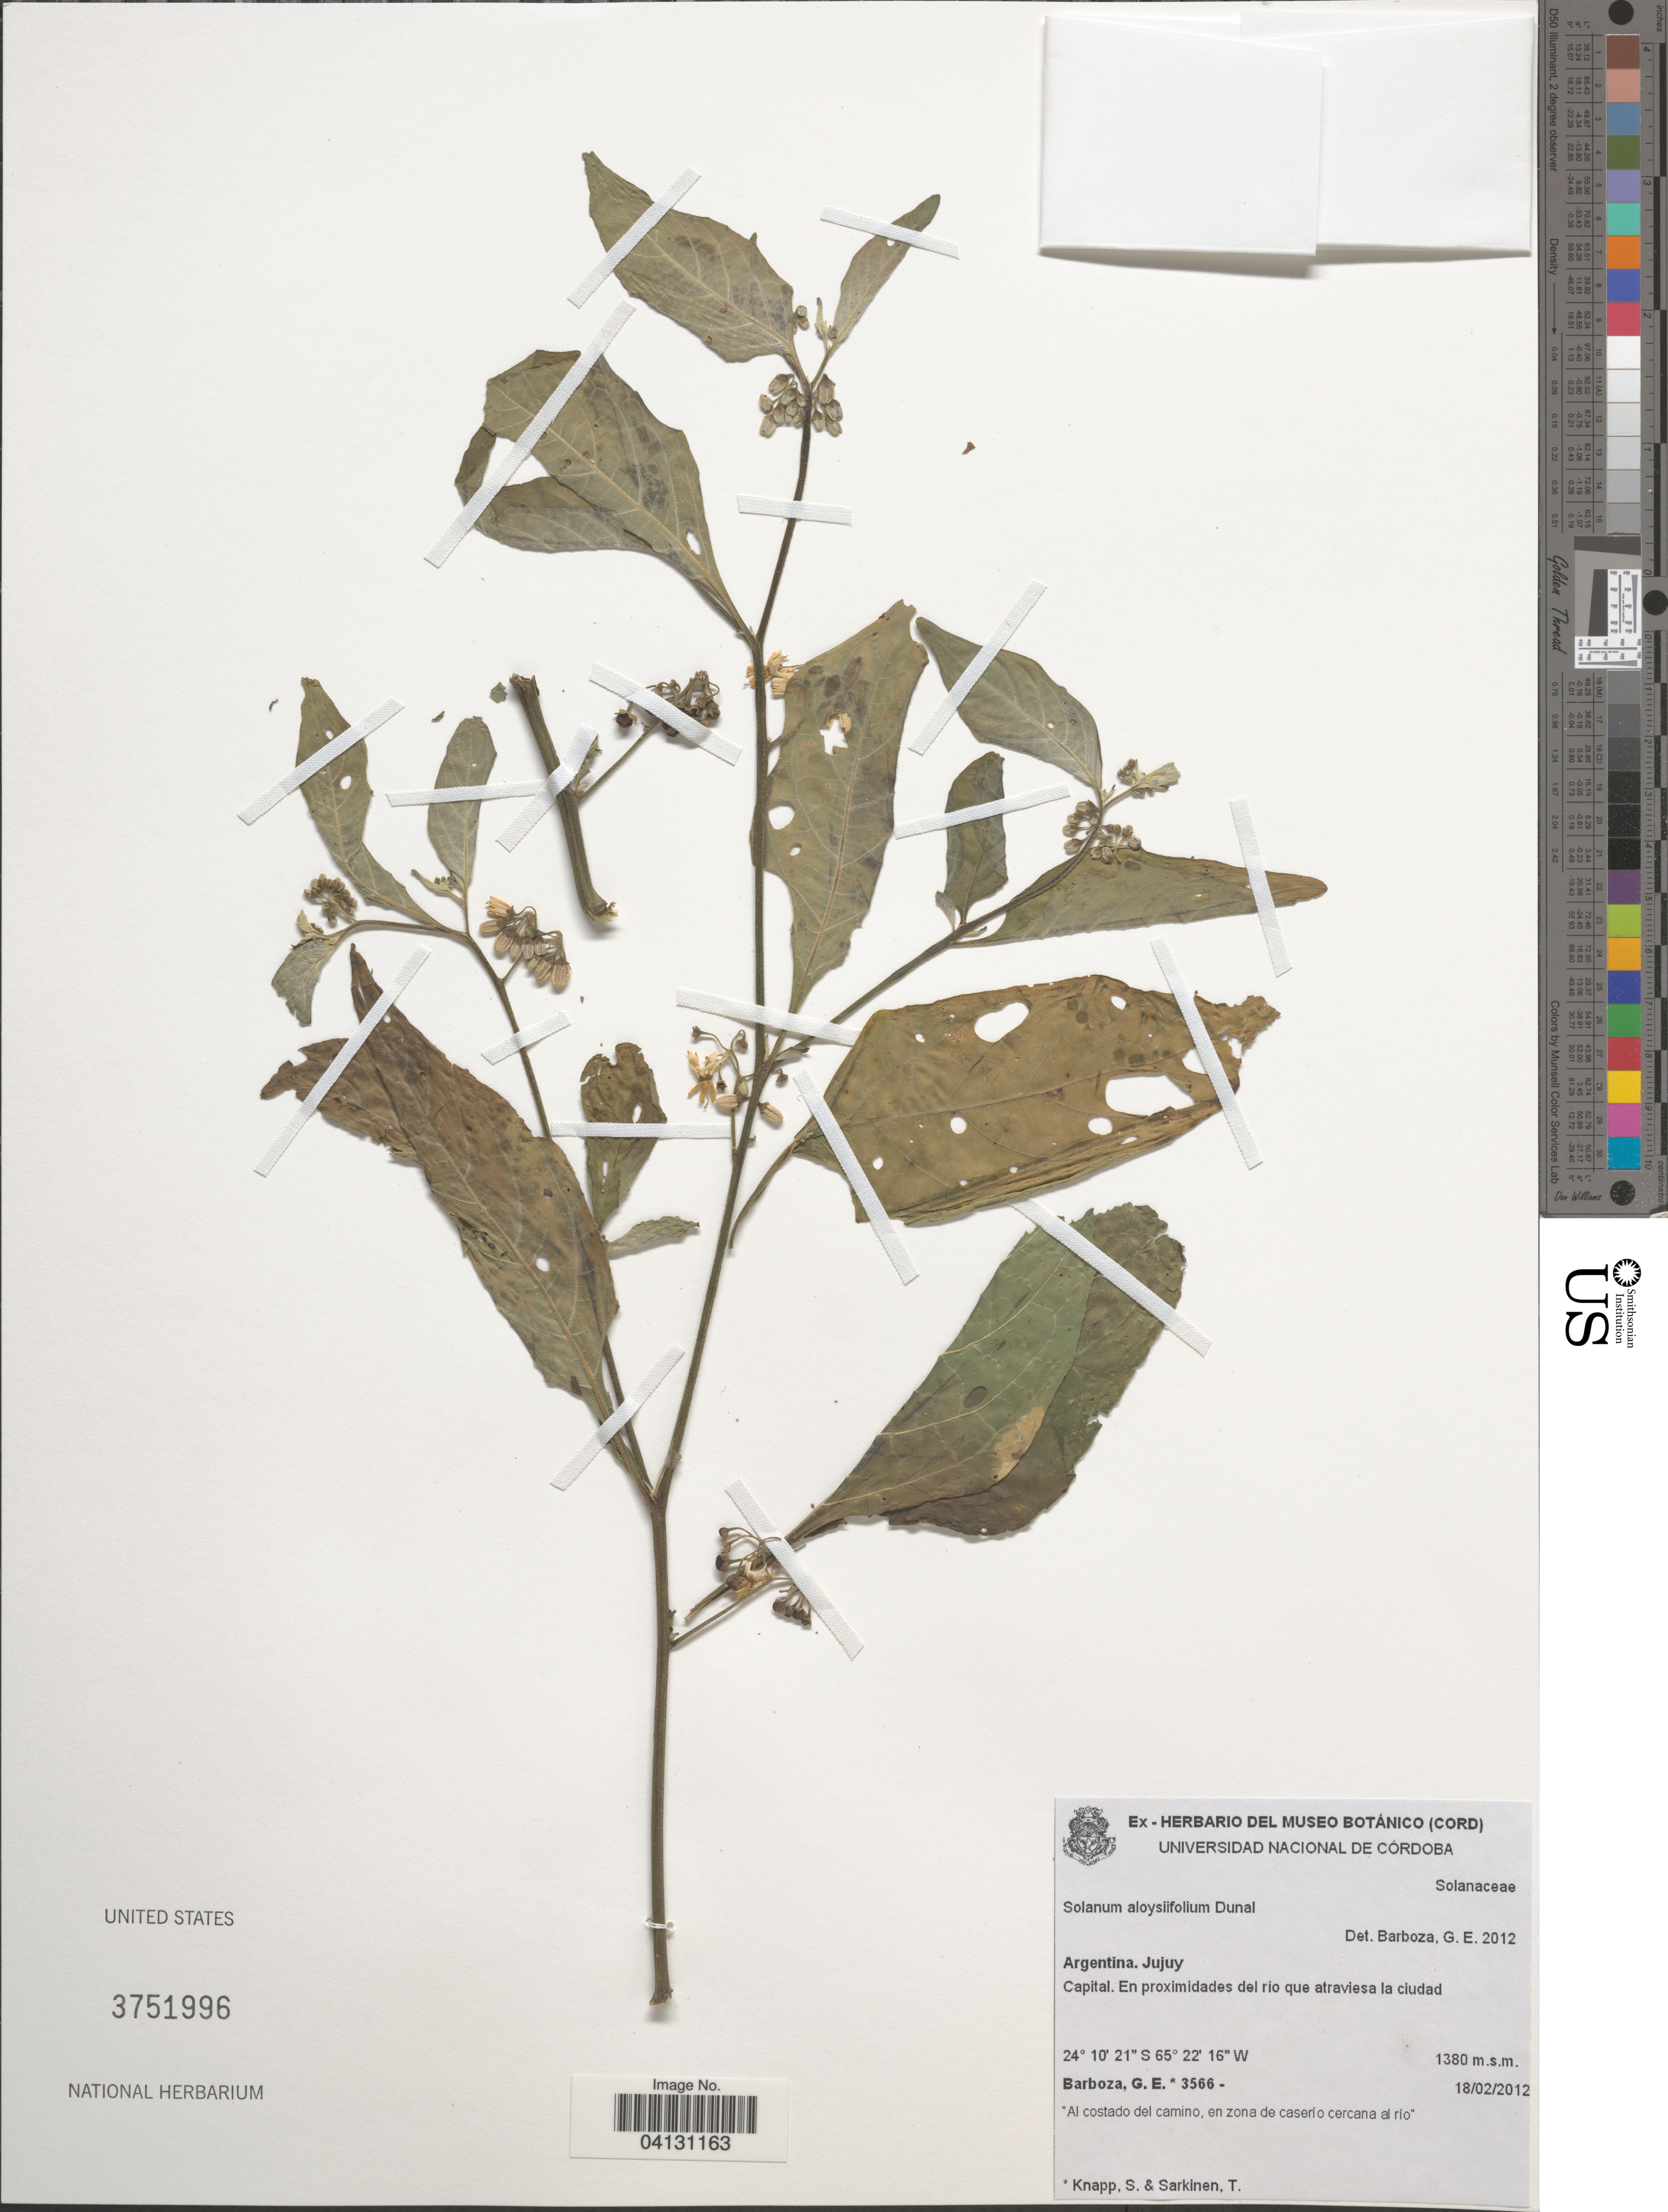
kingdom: Plantae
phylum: Tracheophyta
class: Magnoliopsida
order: Solanales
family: Solanaceae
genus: Solanum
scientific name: Solanum aloysiifolium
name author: Dunal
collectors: G. E. Barboza, S. Knapp & Särkinen, T.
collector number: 3566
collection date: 2012-02-18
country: Argentina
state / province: Jujuy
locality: Capital. En proximidades del rio que atraviesa la ciudad.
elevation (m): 1380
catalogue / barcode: US 3751996